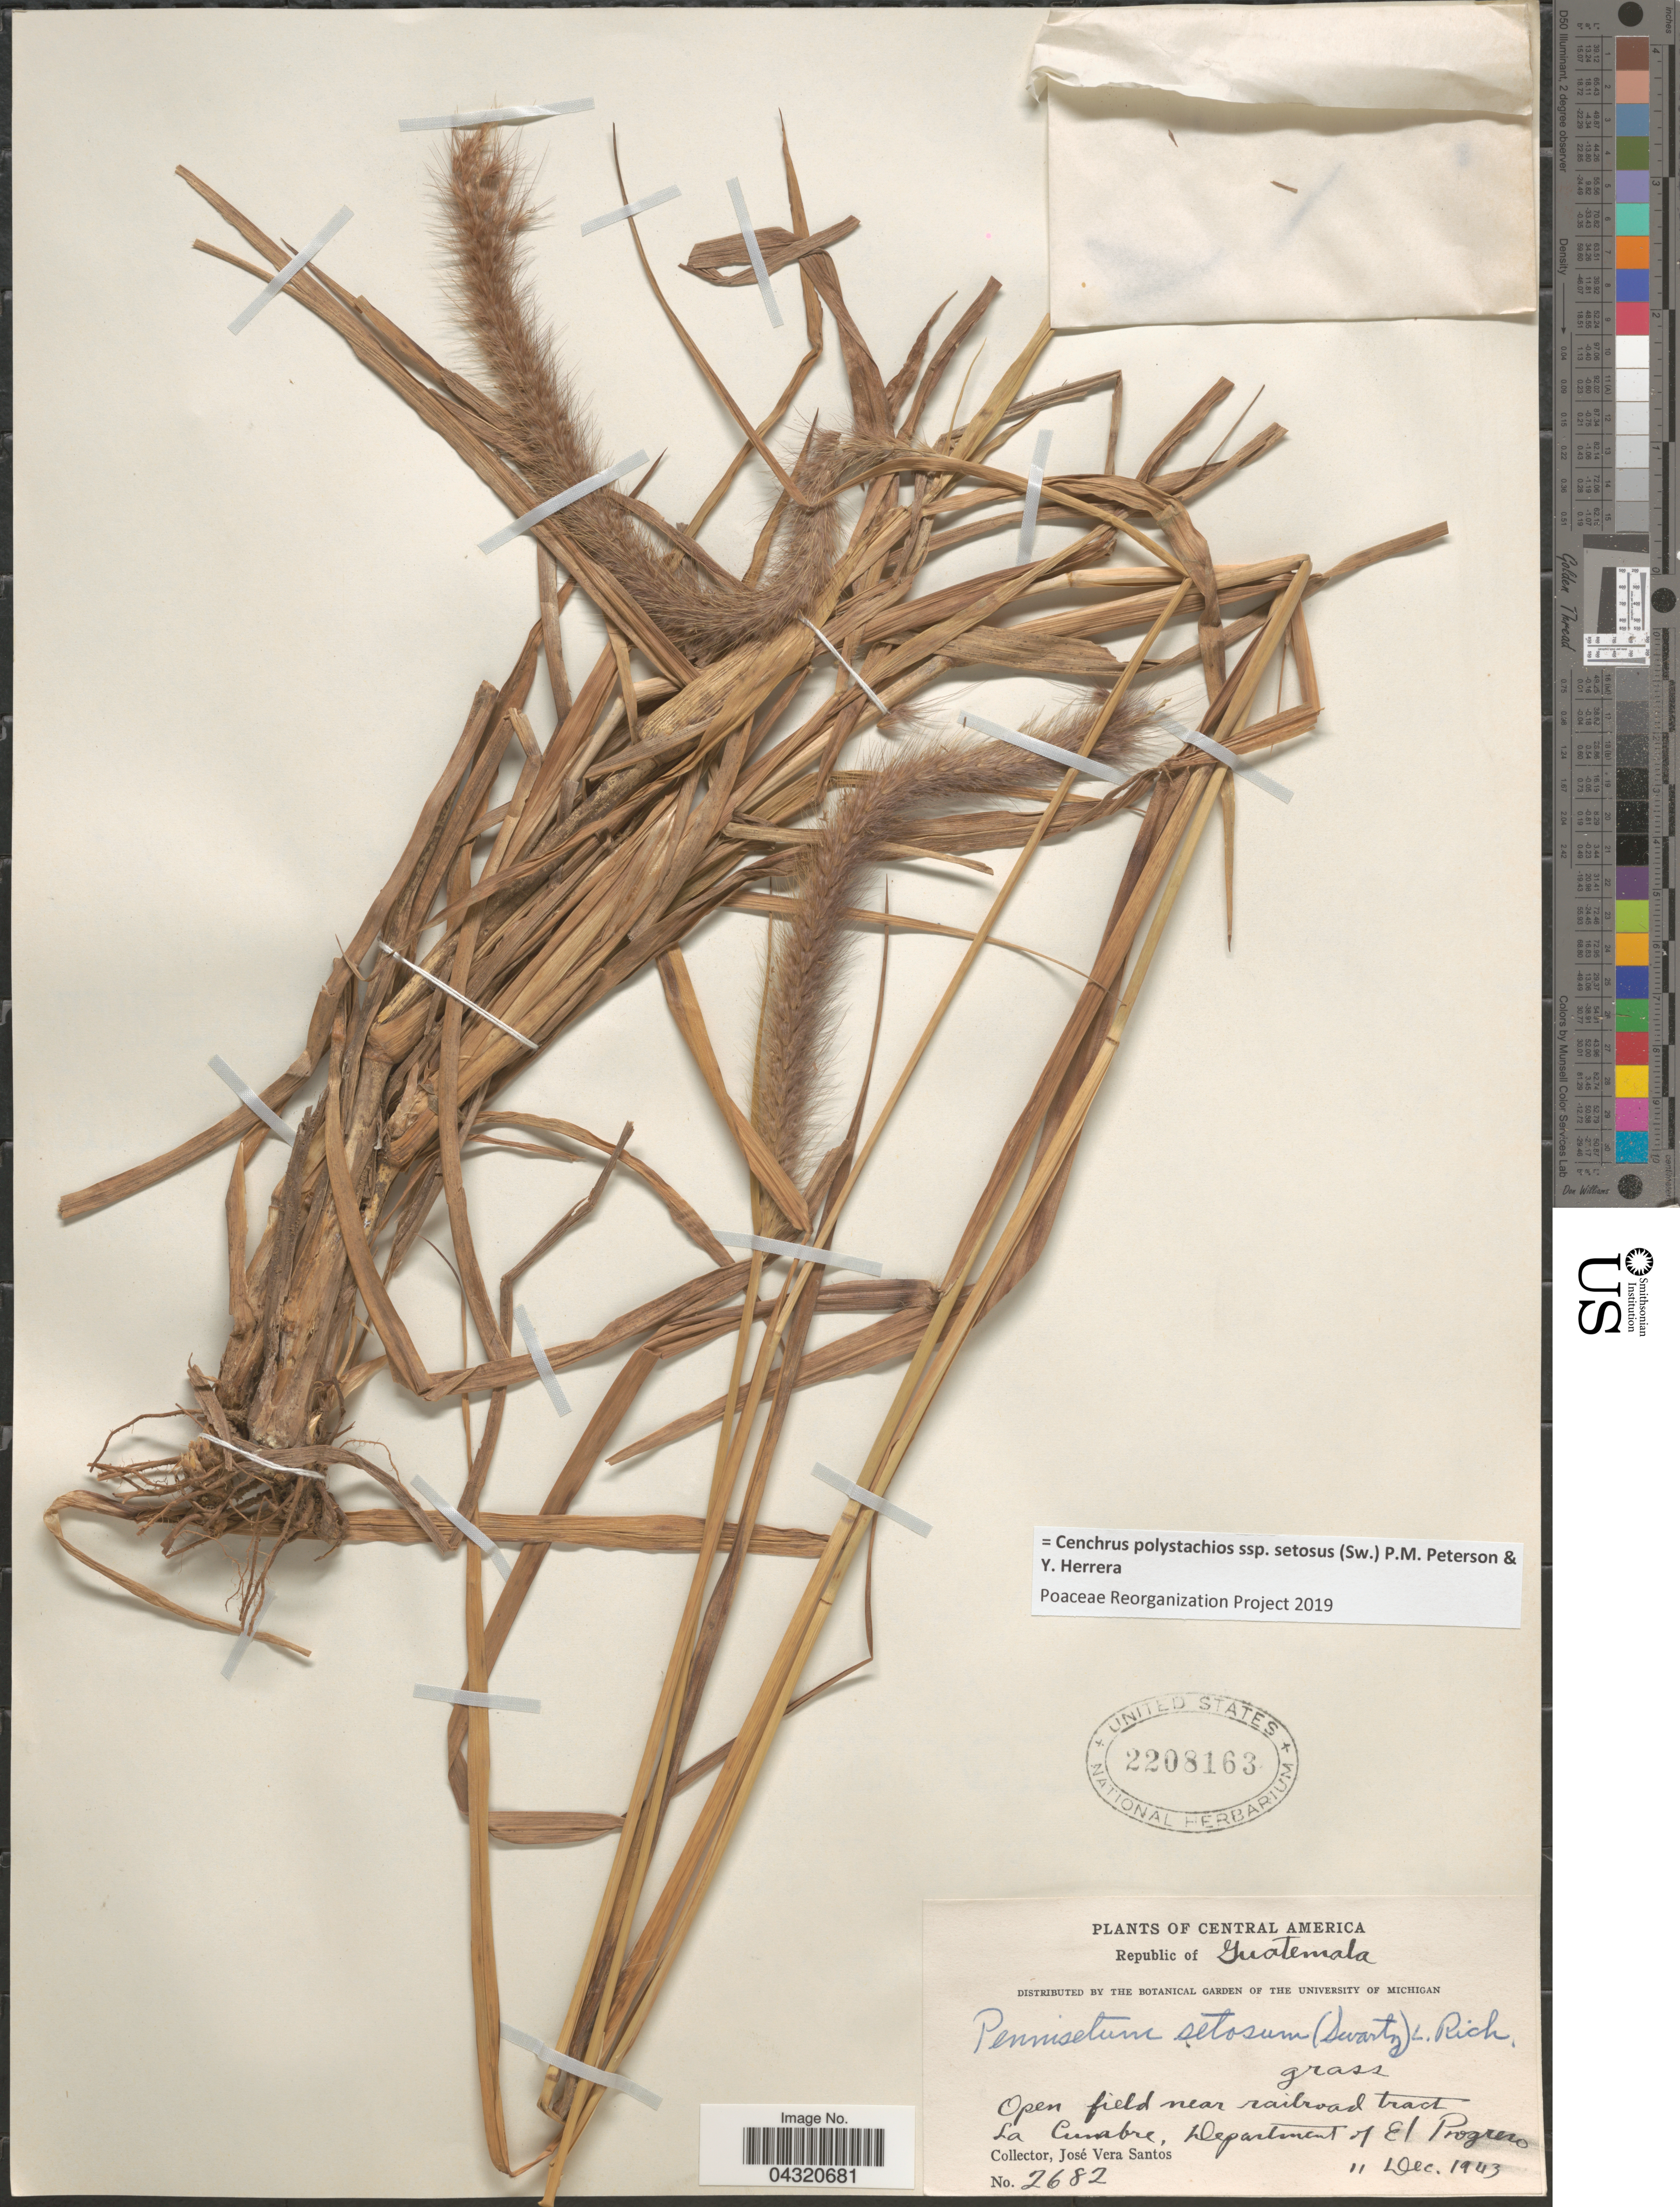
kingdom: Plantae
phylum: Tracheophyta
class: Liliopsida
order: Poales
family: Poaceae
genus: Cenchrus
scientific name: Cenchrus polystachios subsp. setosus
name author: (Sw.) P.M. Peterson & Y. Herrera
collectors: J. V. Santos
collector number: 2682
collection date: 1943-12-11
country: Guatemala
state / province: El Progreso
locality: Open field near railroad tract La Cumbre, Department of El Progreso.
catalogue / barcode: US 2208163